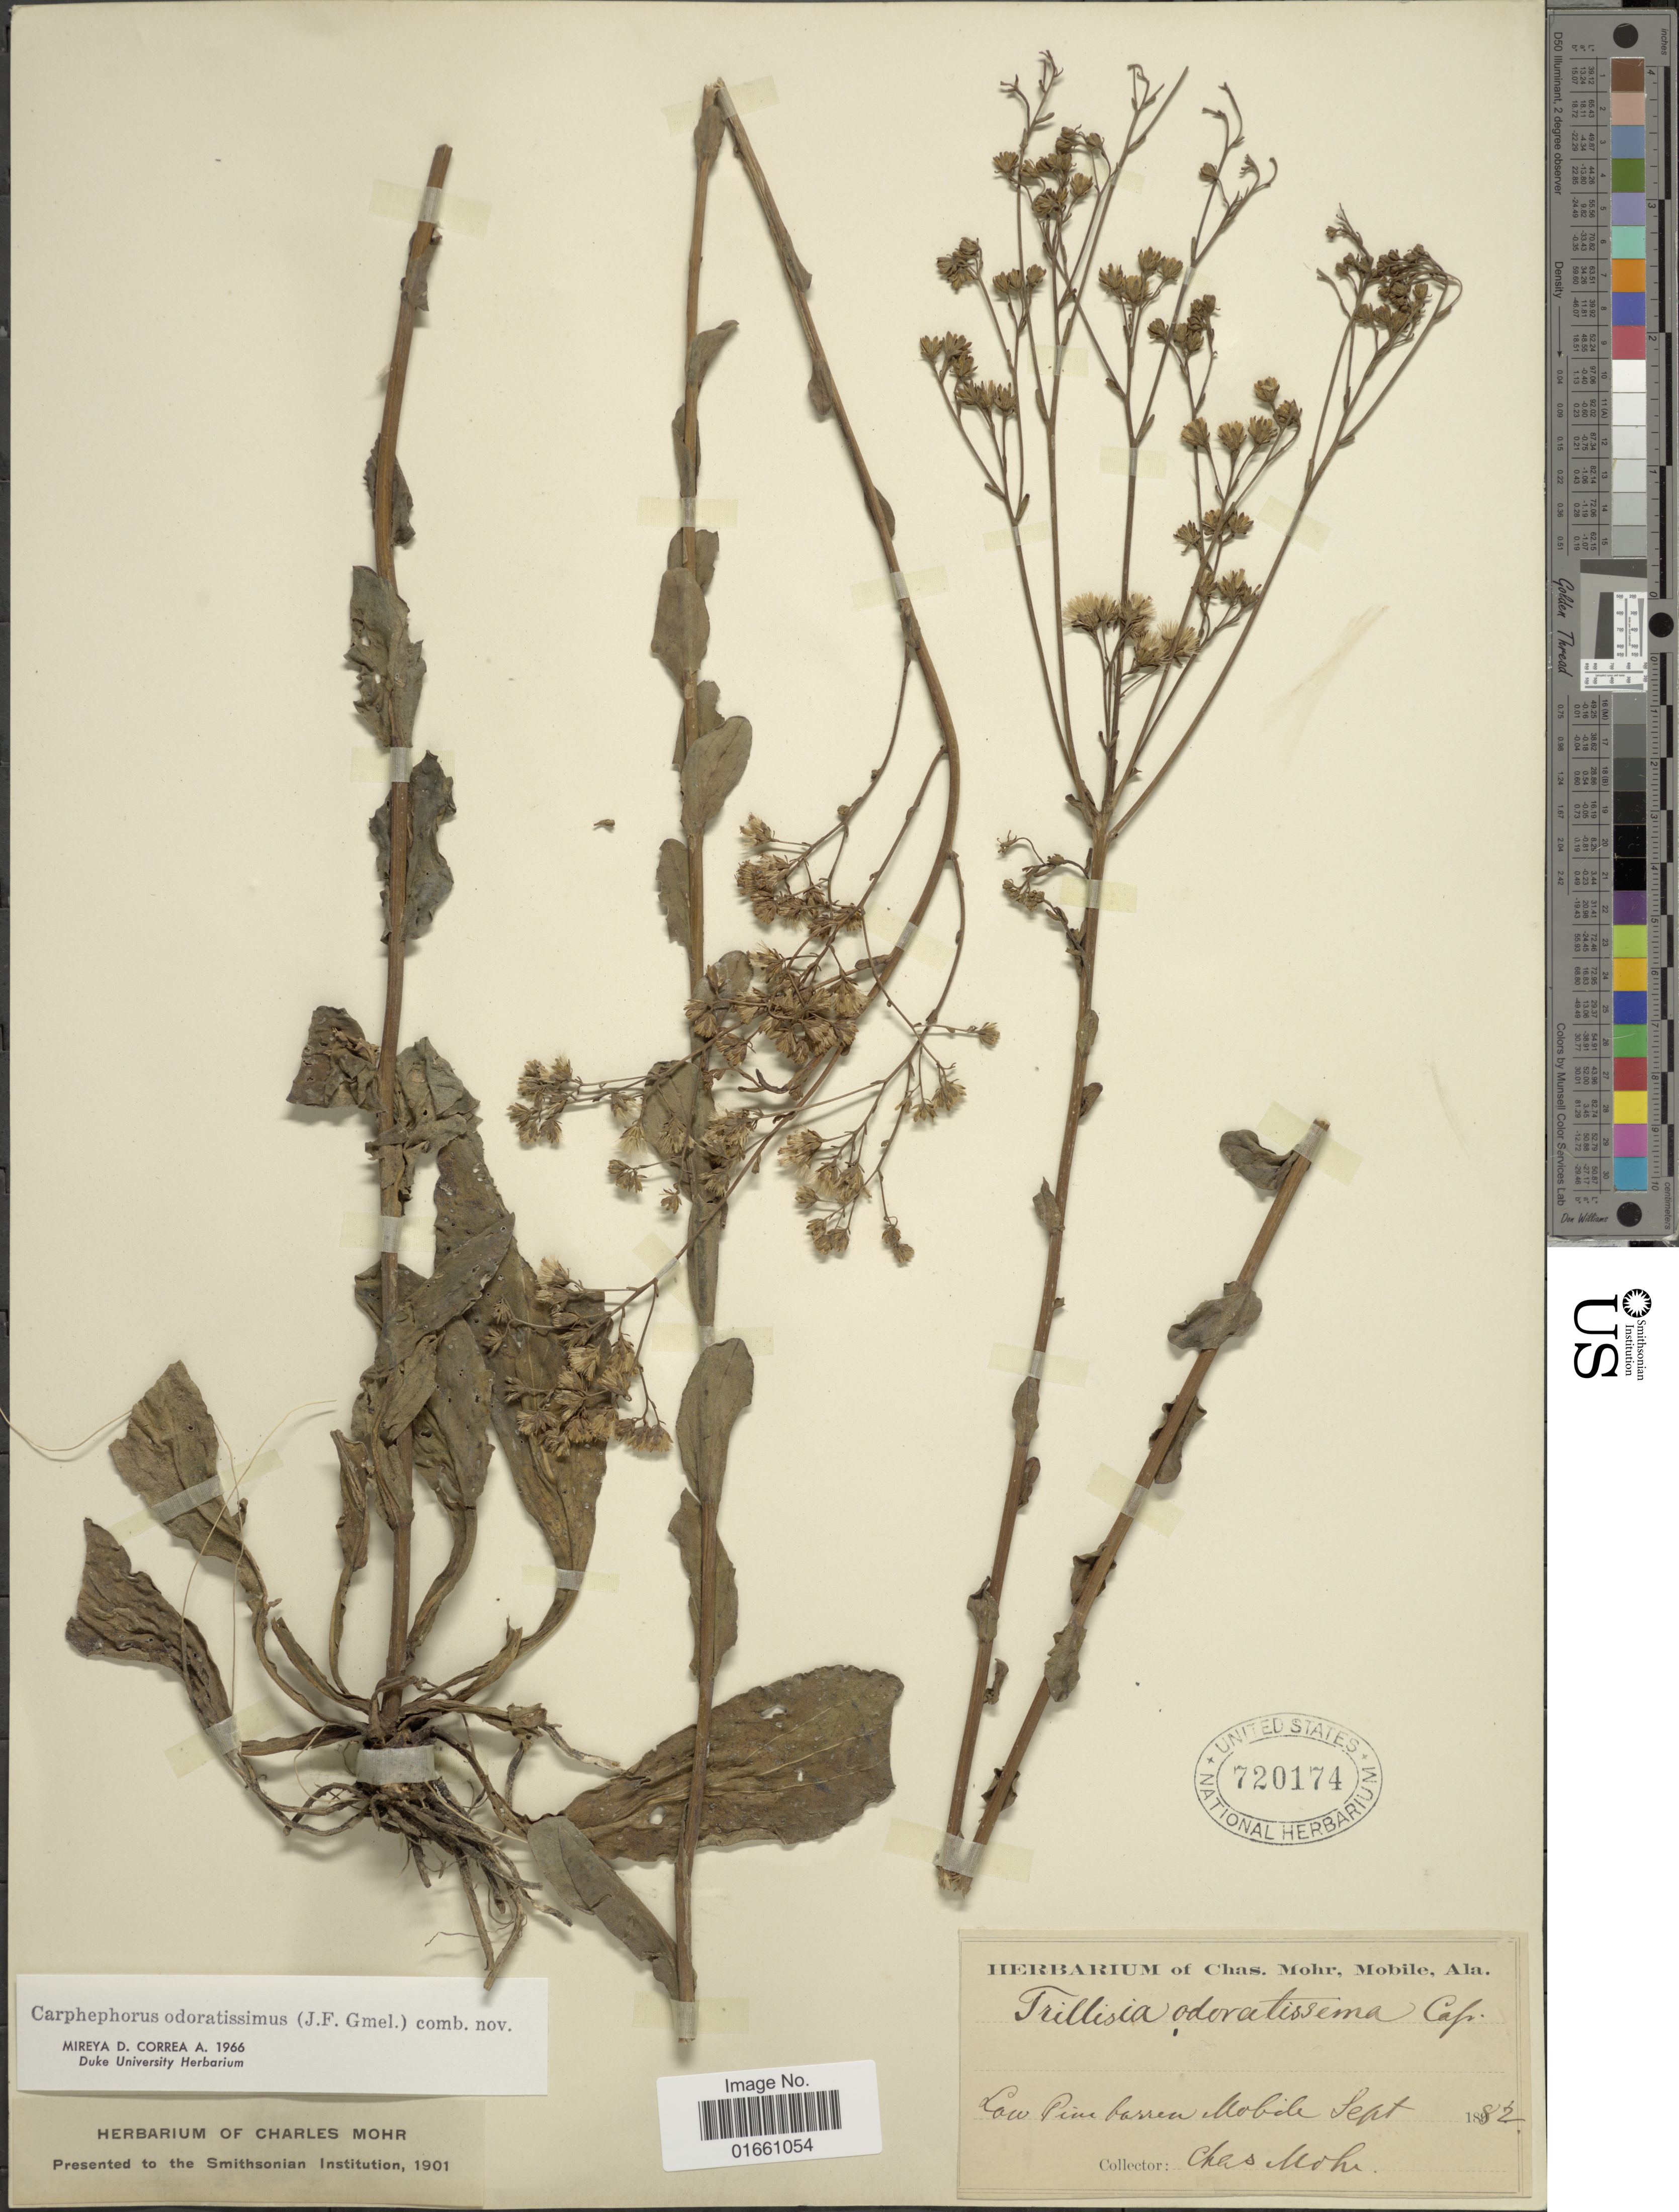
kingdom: Plantae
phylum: Tracheophyta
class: Magnoliopsida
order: Asterales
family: Asteraceae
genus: Trilisa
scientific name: Trilisa odoratissima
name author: (J.F. Gmel.) Cass.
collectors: Mohr, C. T. (herbarium)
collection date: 1882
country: United States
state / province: Alabama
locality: Low pine barrens Mobile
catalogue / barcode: US 720174